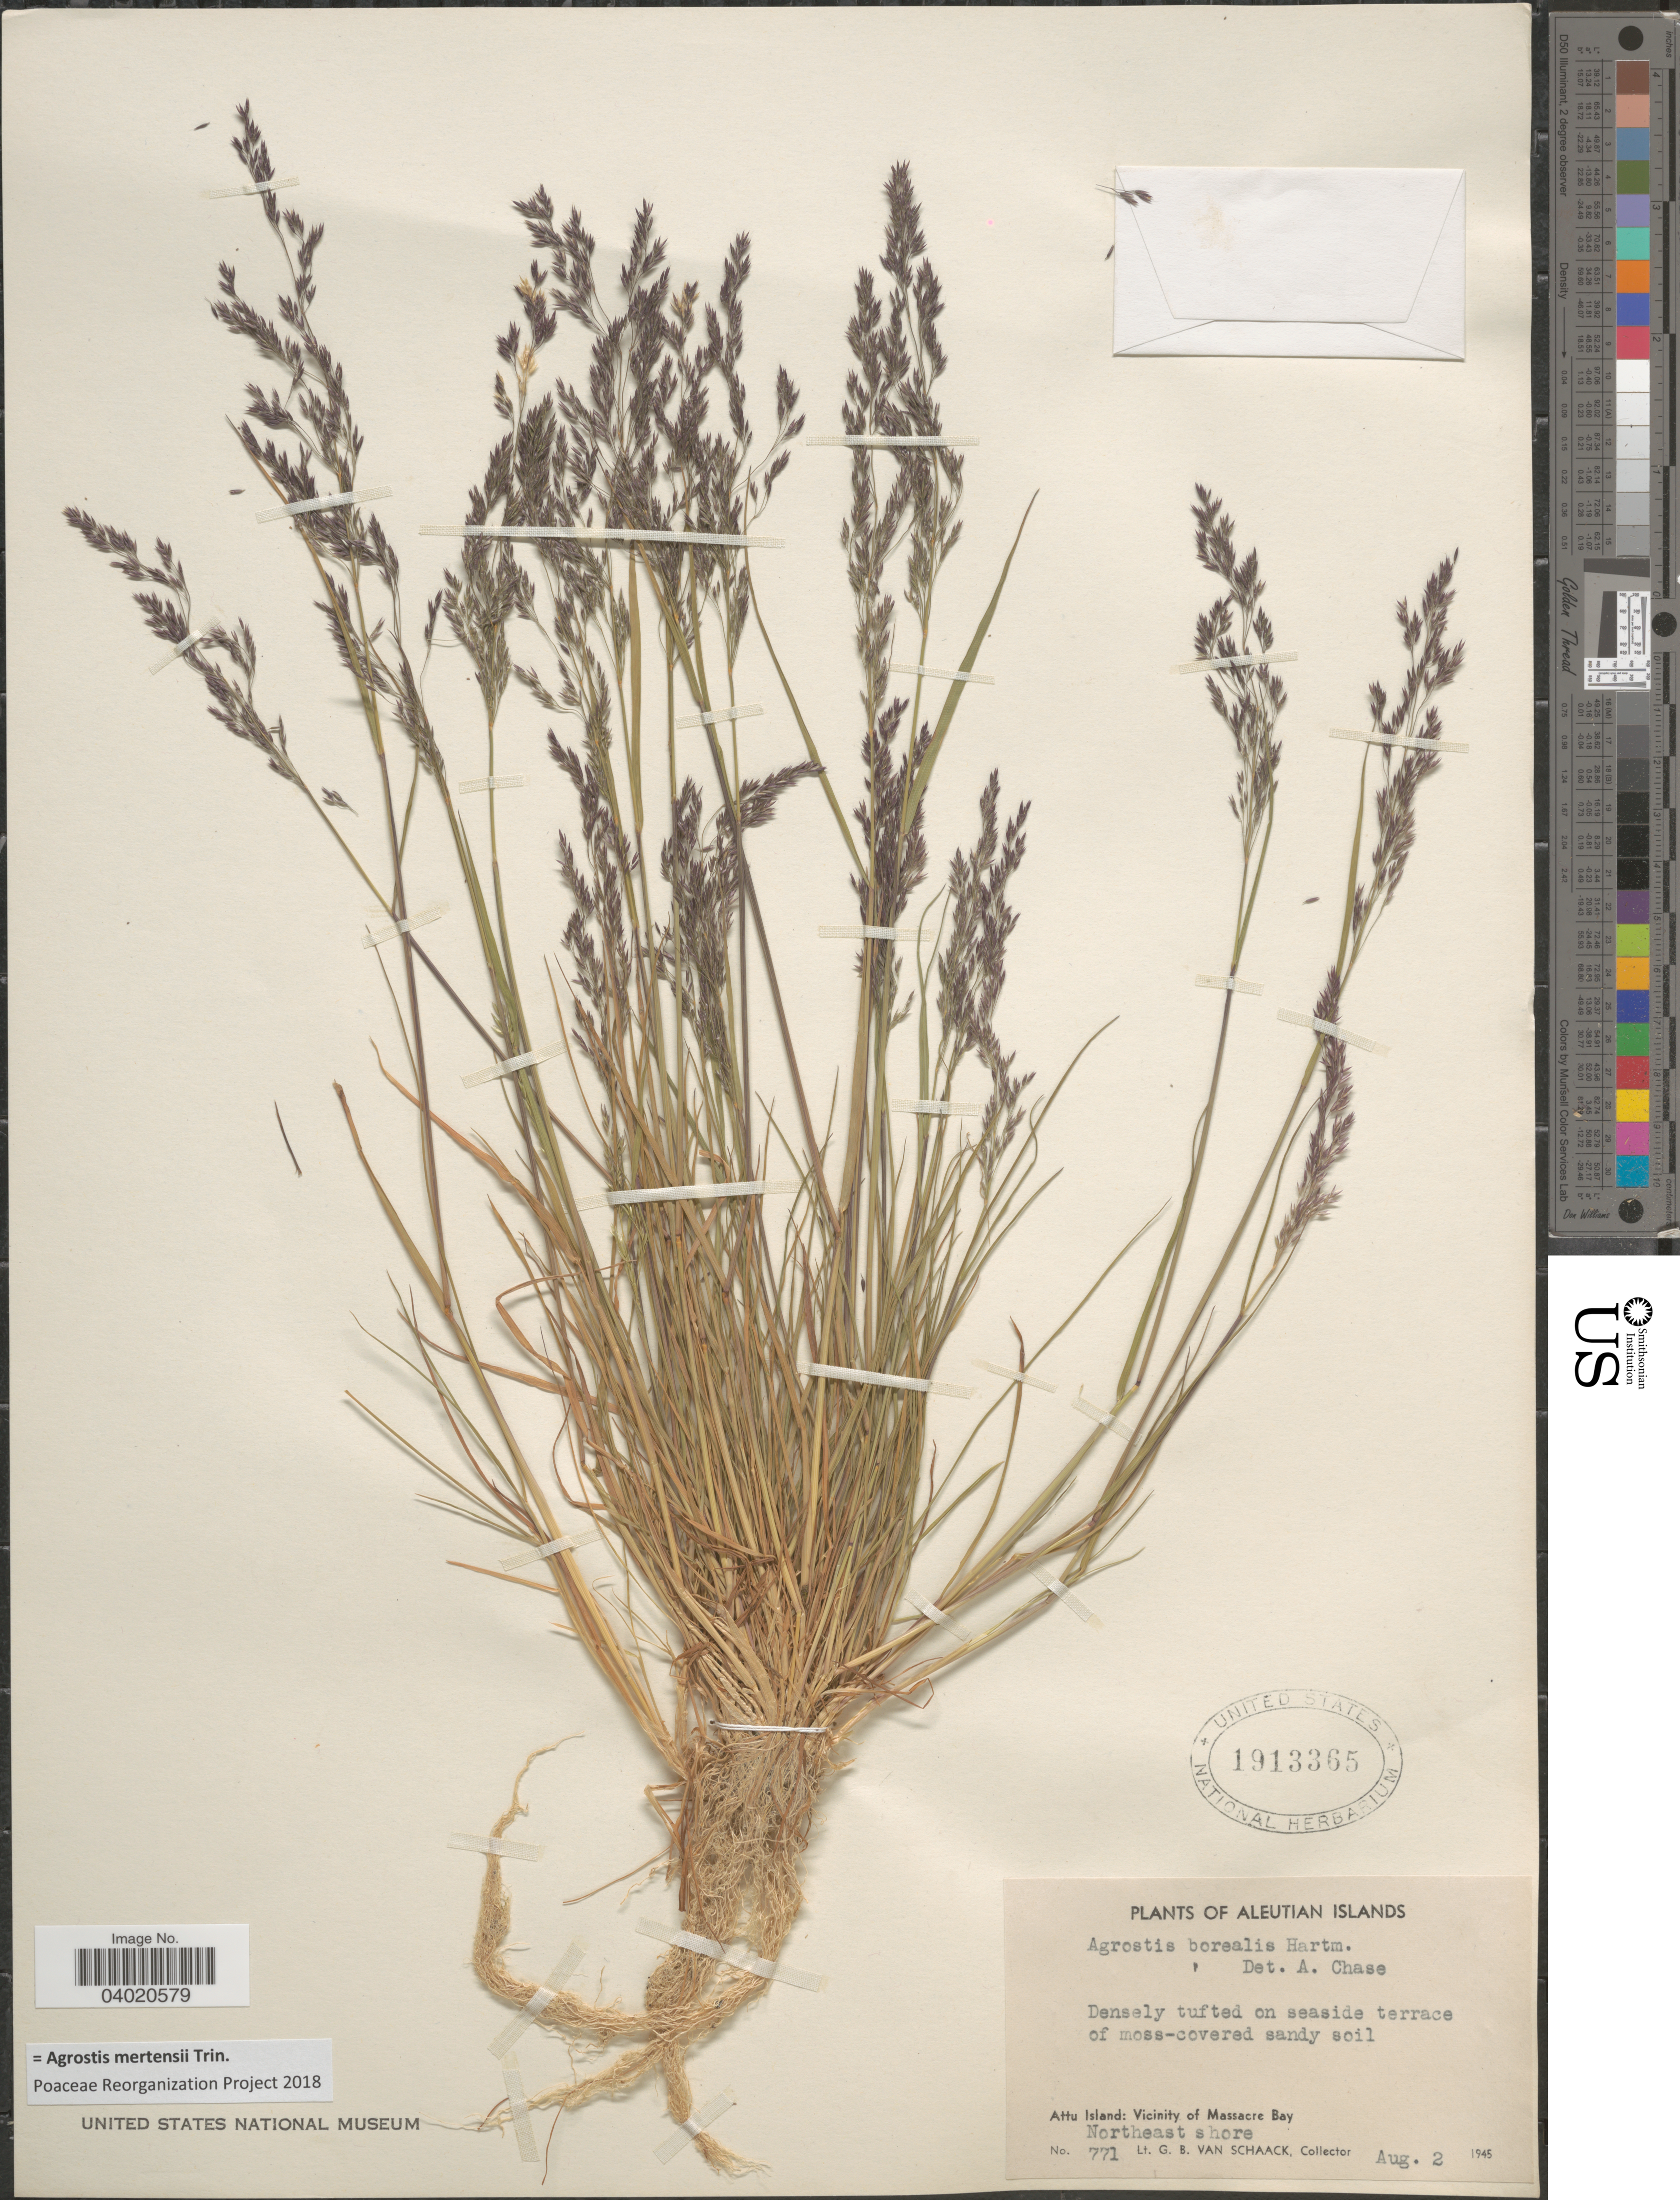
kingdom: Plantae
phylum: Tracheophyta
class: Liliopsida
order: Poales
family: Poaceae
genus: Agrostis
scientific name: Agrostis mertensii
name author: Trin.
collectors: G. Van Schaack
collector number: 771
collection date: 1945-08-02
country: United States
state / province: Alaska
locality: Aleutian Islands. Attu Island: Vicinity of Massacre Bay. Northeast shore.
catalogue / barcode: US 1913365